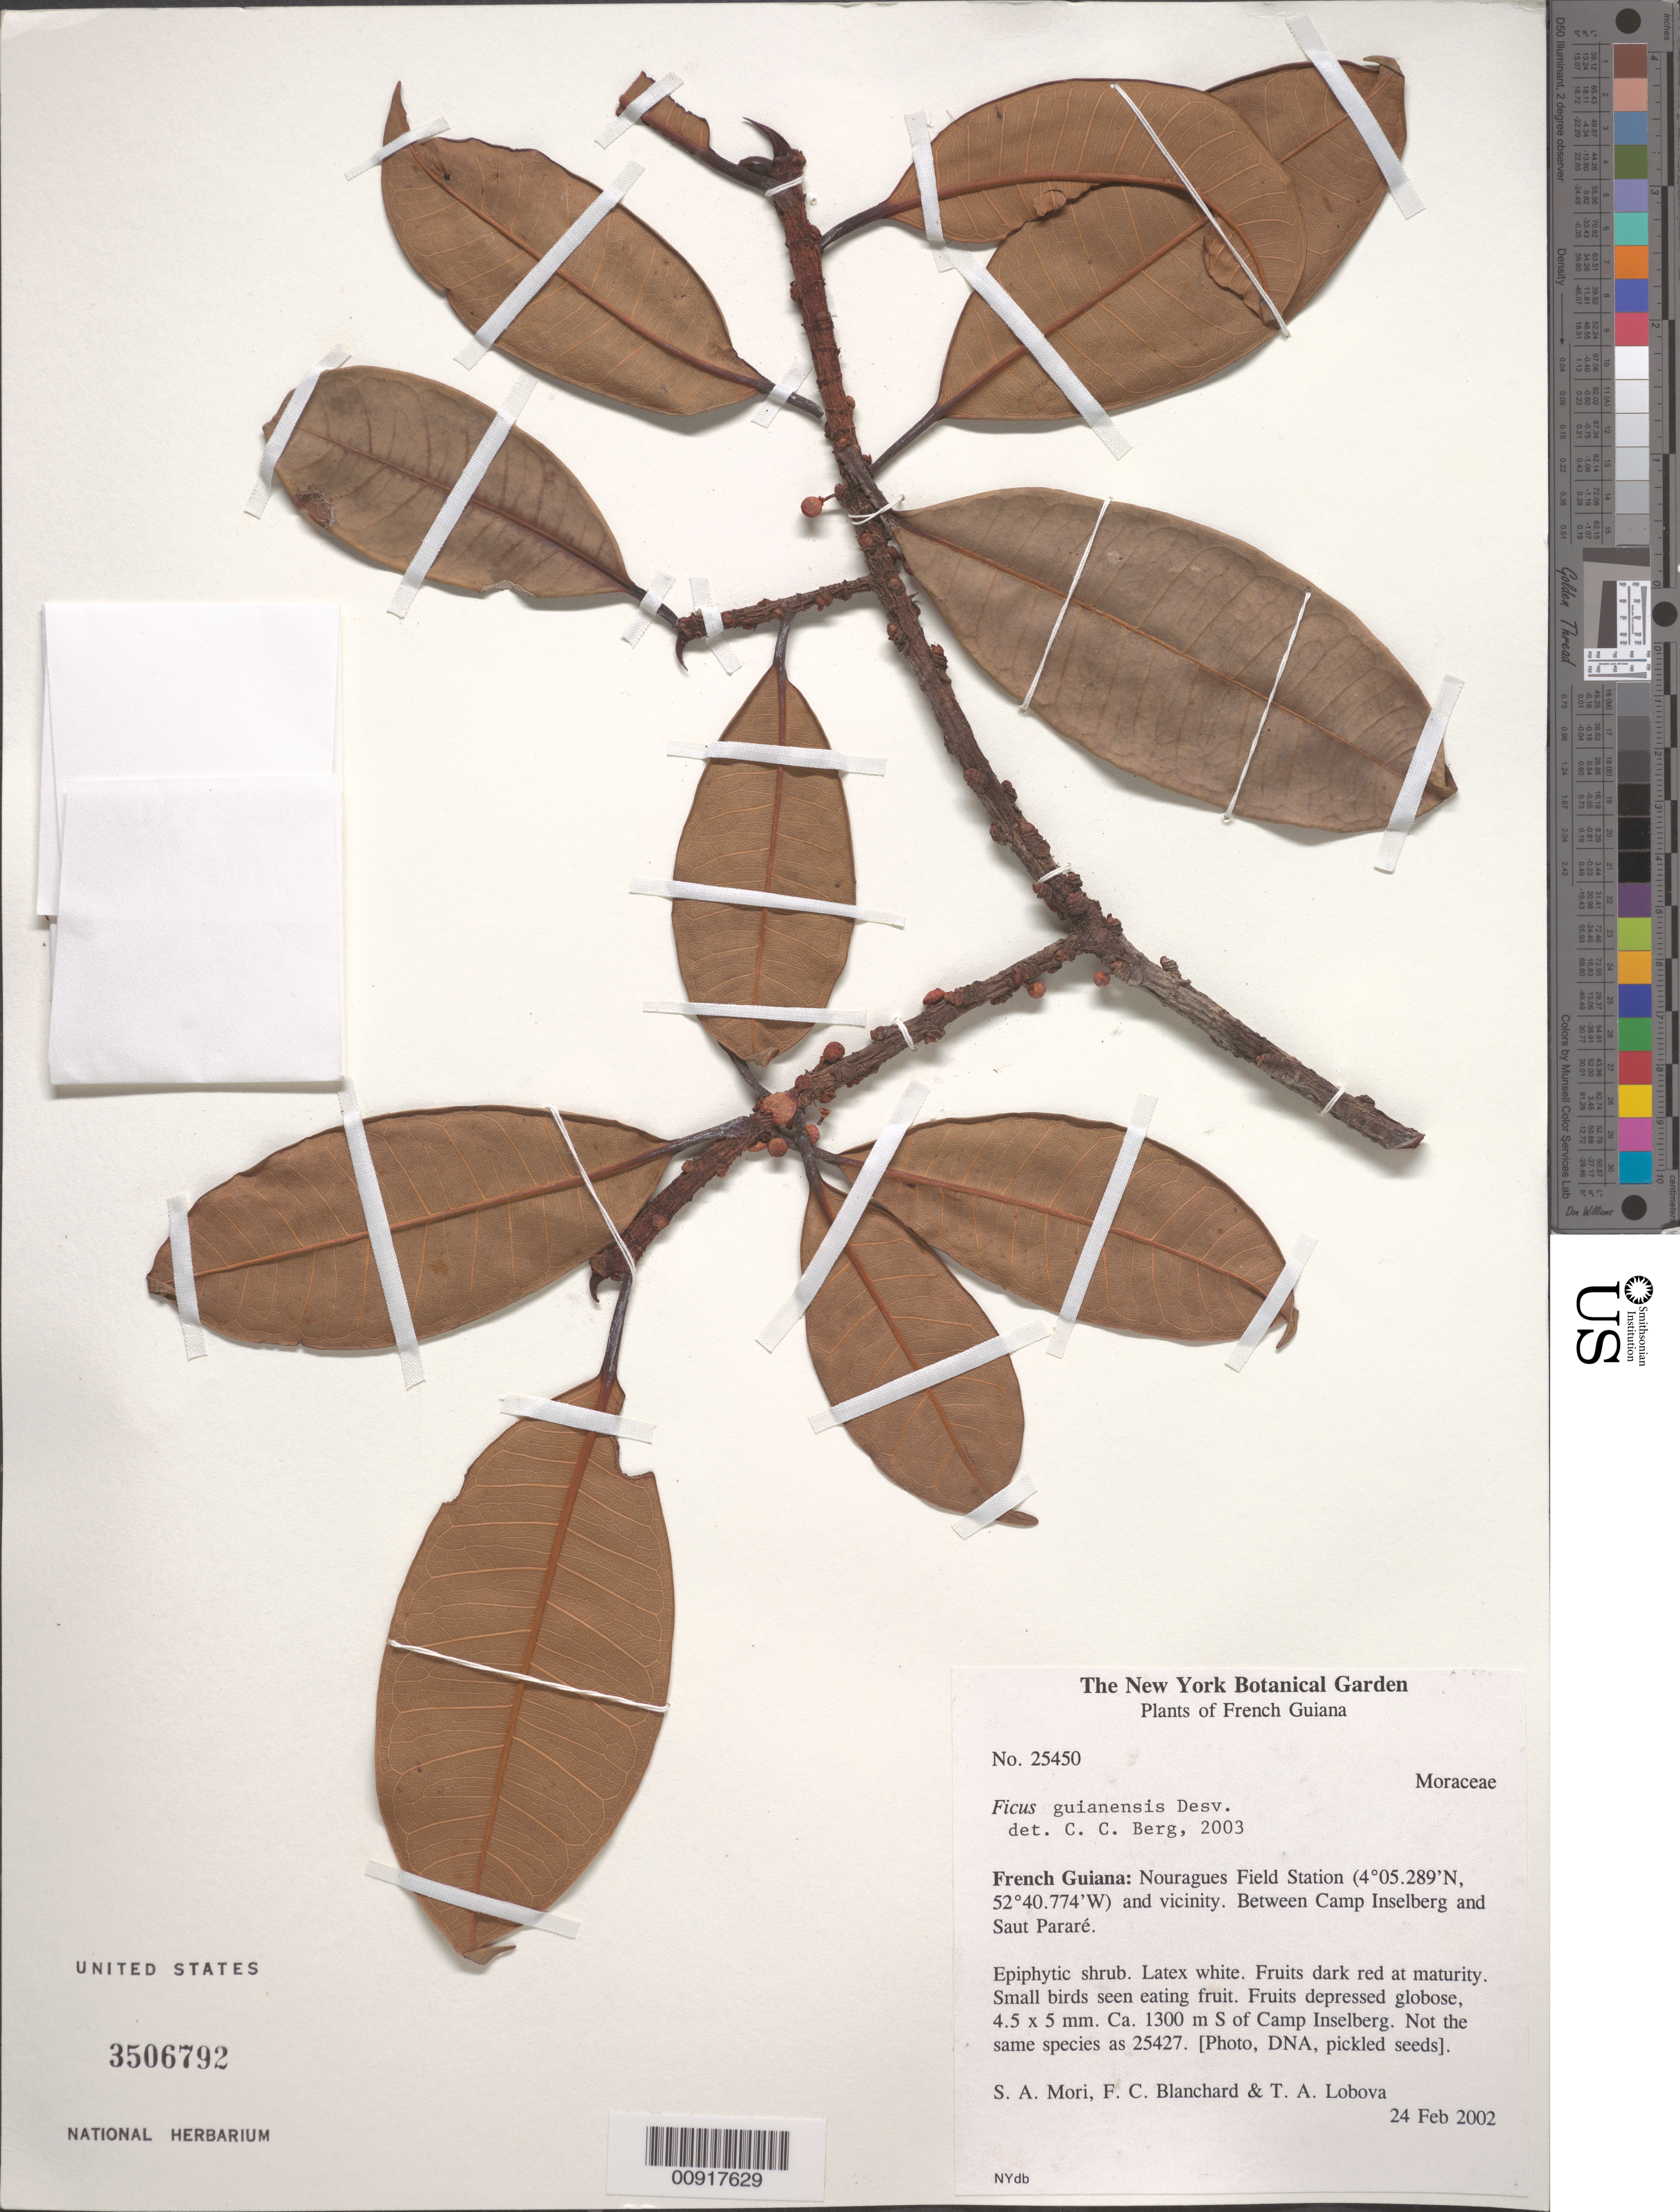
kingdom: Plantae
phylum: Tracheophyta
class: Magnoliopsida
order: Rosales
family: Moraceae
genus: Ficus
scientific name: Ficus guianensis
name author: Desv. ex Ham.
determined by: Berg, C. C.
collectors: S. Mori, F. Blanchard & T. Lobova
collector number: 25450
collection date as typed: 24-Feb-02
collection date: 2002-02-24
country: French Guiana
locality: Nouragues Field Station, between Camp Inselberg and Saut Pararé, 1300 m S of Camp Inselberg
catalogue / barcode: US 3506792